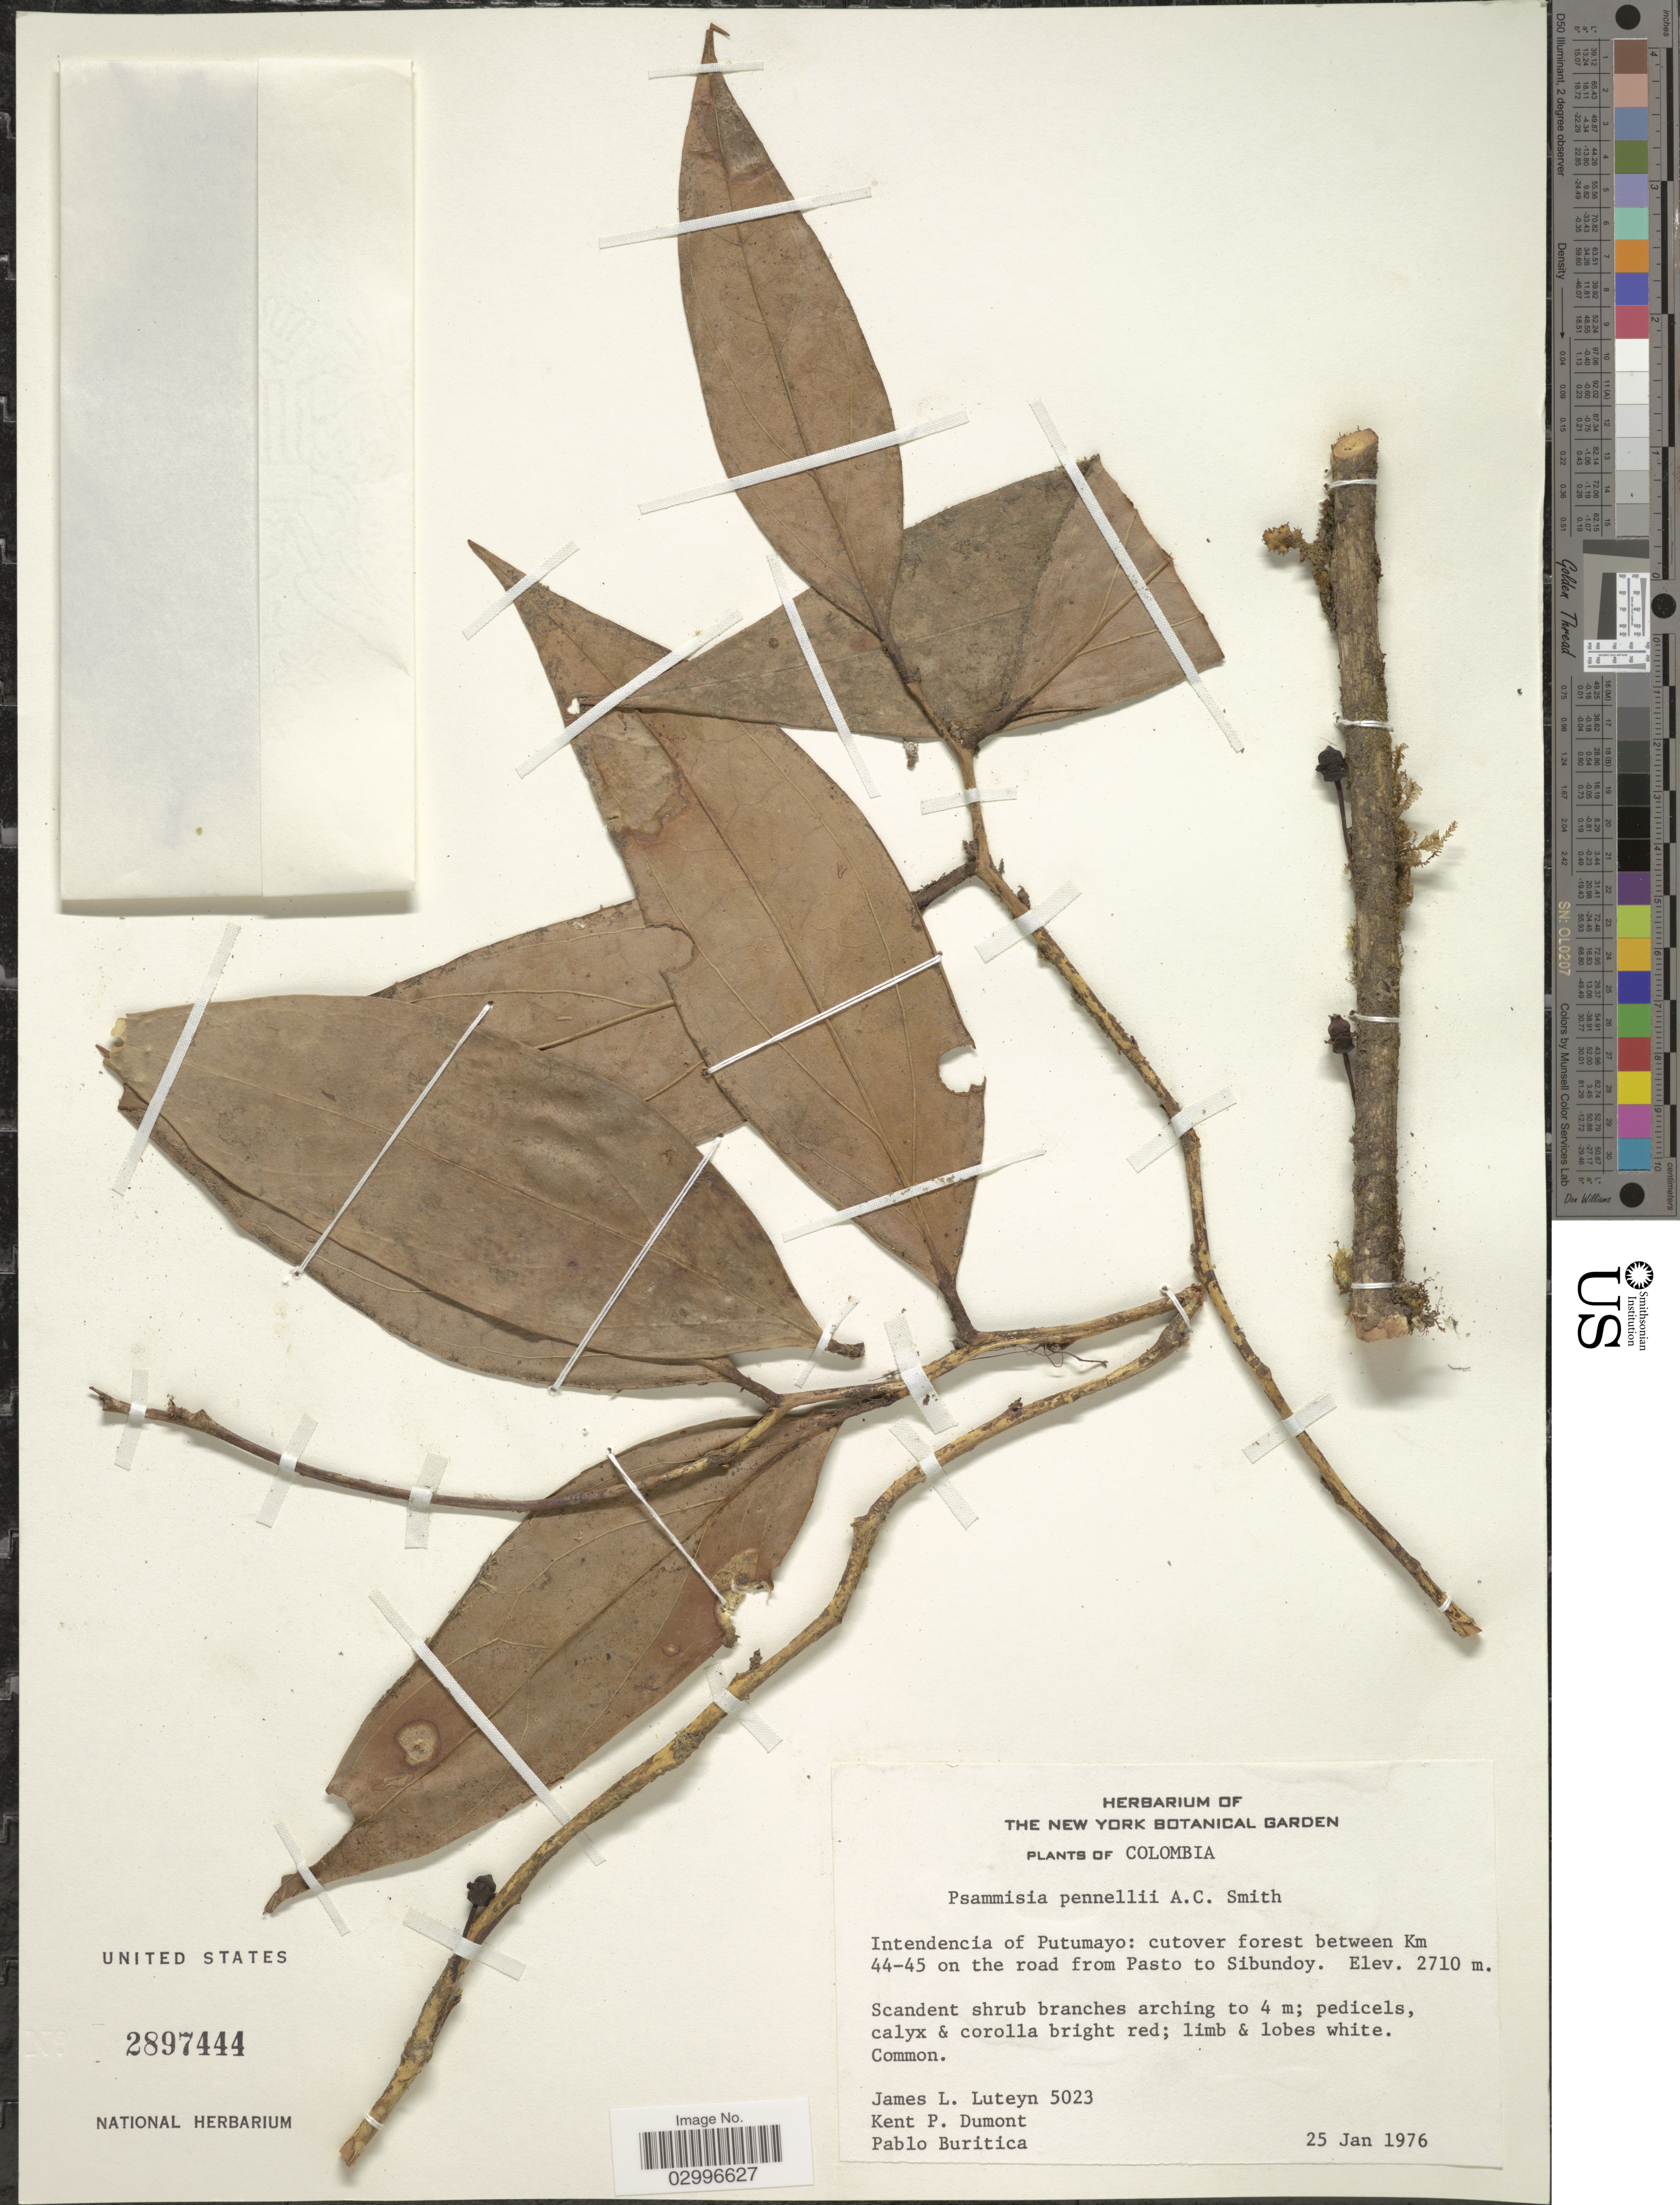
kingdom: Plantae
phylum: Tracheophyta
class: Magnoliopsida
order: Ericales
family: Ericaceae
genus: Psammisia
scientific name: Psammisia pennellii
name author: A.C. Sm.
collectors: J. L. Luteyn, K. P. Dumont & P. Buritica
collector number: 5023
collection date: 1976-01-25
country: Colombia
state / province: Putumayo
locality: Intendencia of Putumayo: cutover forest between Km 44-45 on the road from Pasto to Sibundoy.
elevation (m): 2710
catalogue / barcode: US 2897444